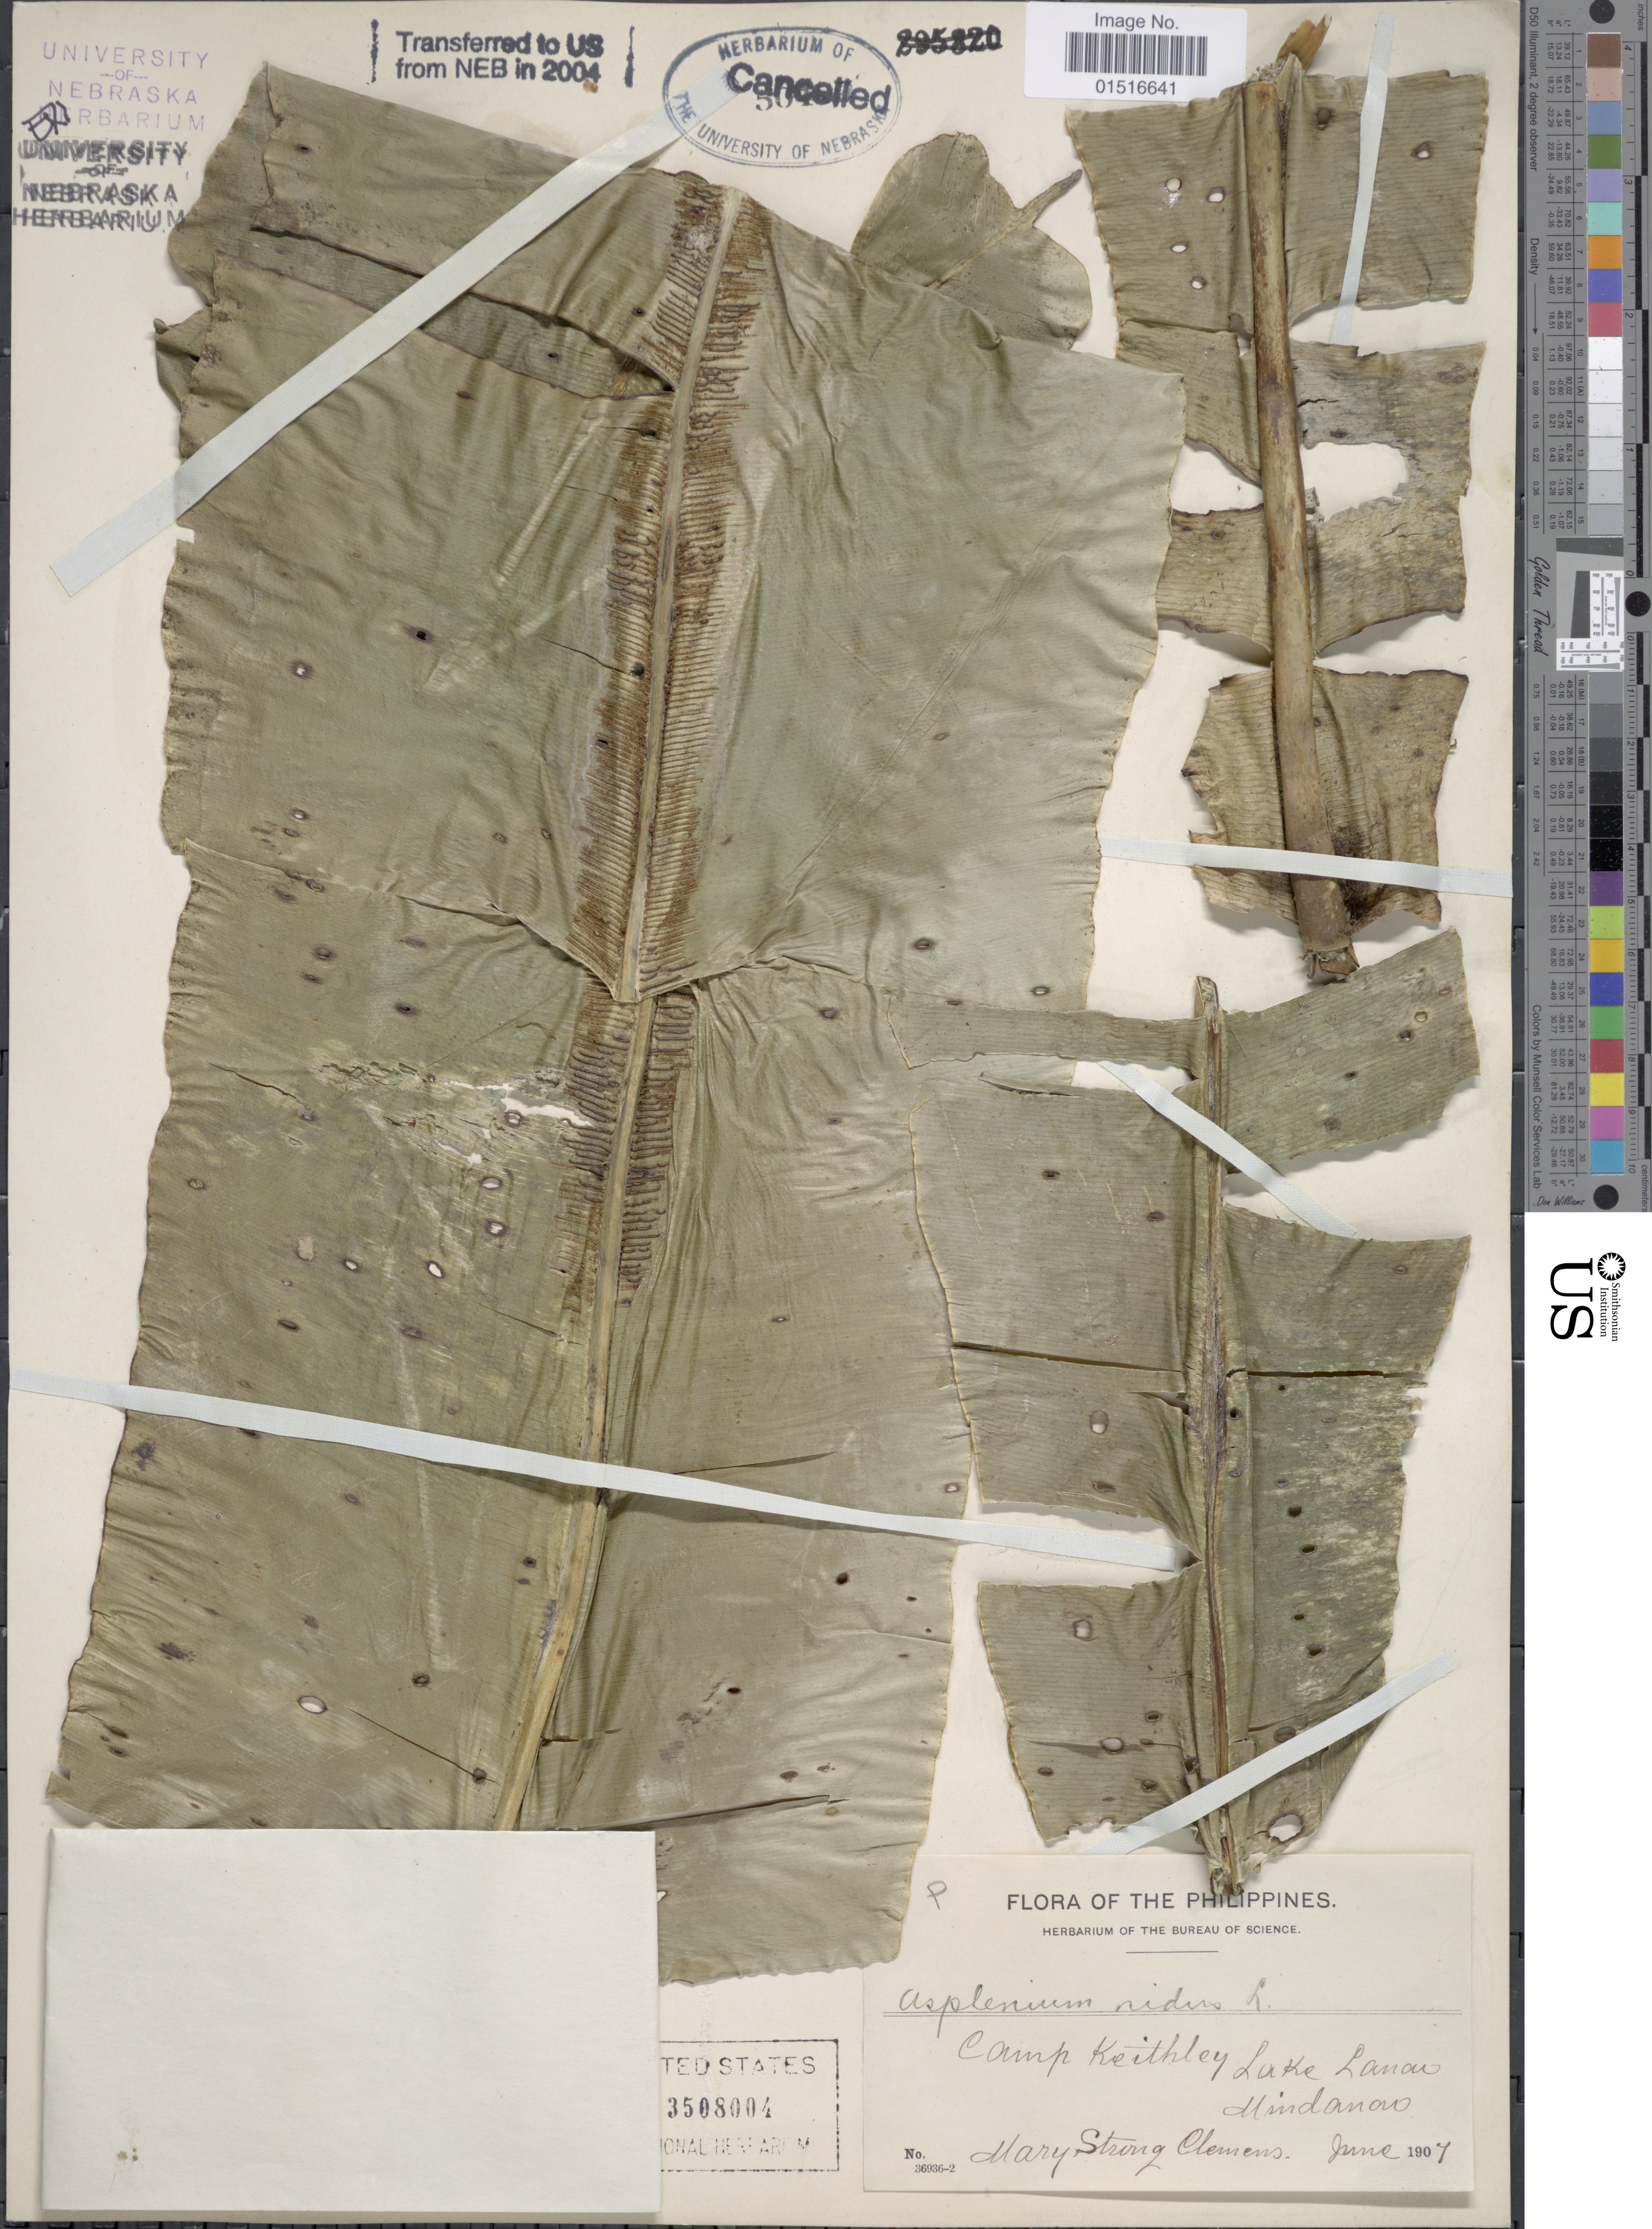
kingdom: Plantae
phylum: Tracheophyta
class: Polypodiopsida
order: Polypodiales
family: Aspleniaceae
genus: Asplenium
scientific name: Asplenium nidus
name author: L.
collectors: M. S. Clemens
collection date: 1907-06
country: Philippines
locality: Camp Keithley, Lake Lanao, Mindanao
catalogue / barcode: US 3508004